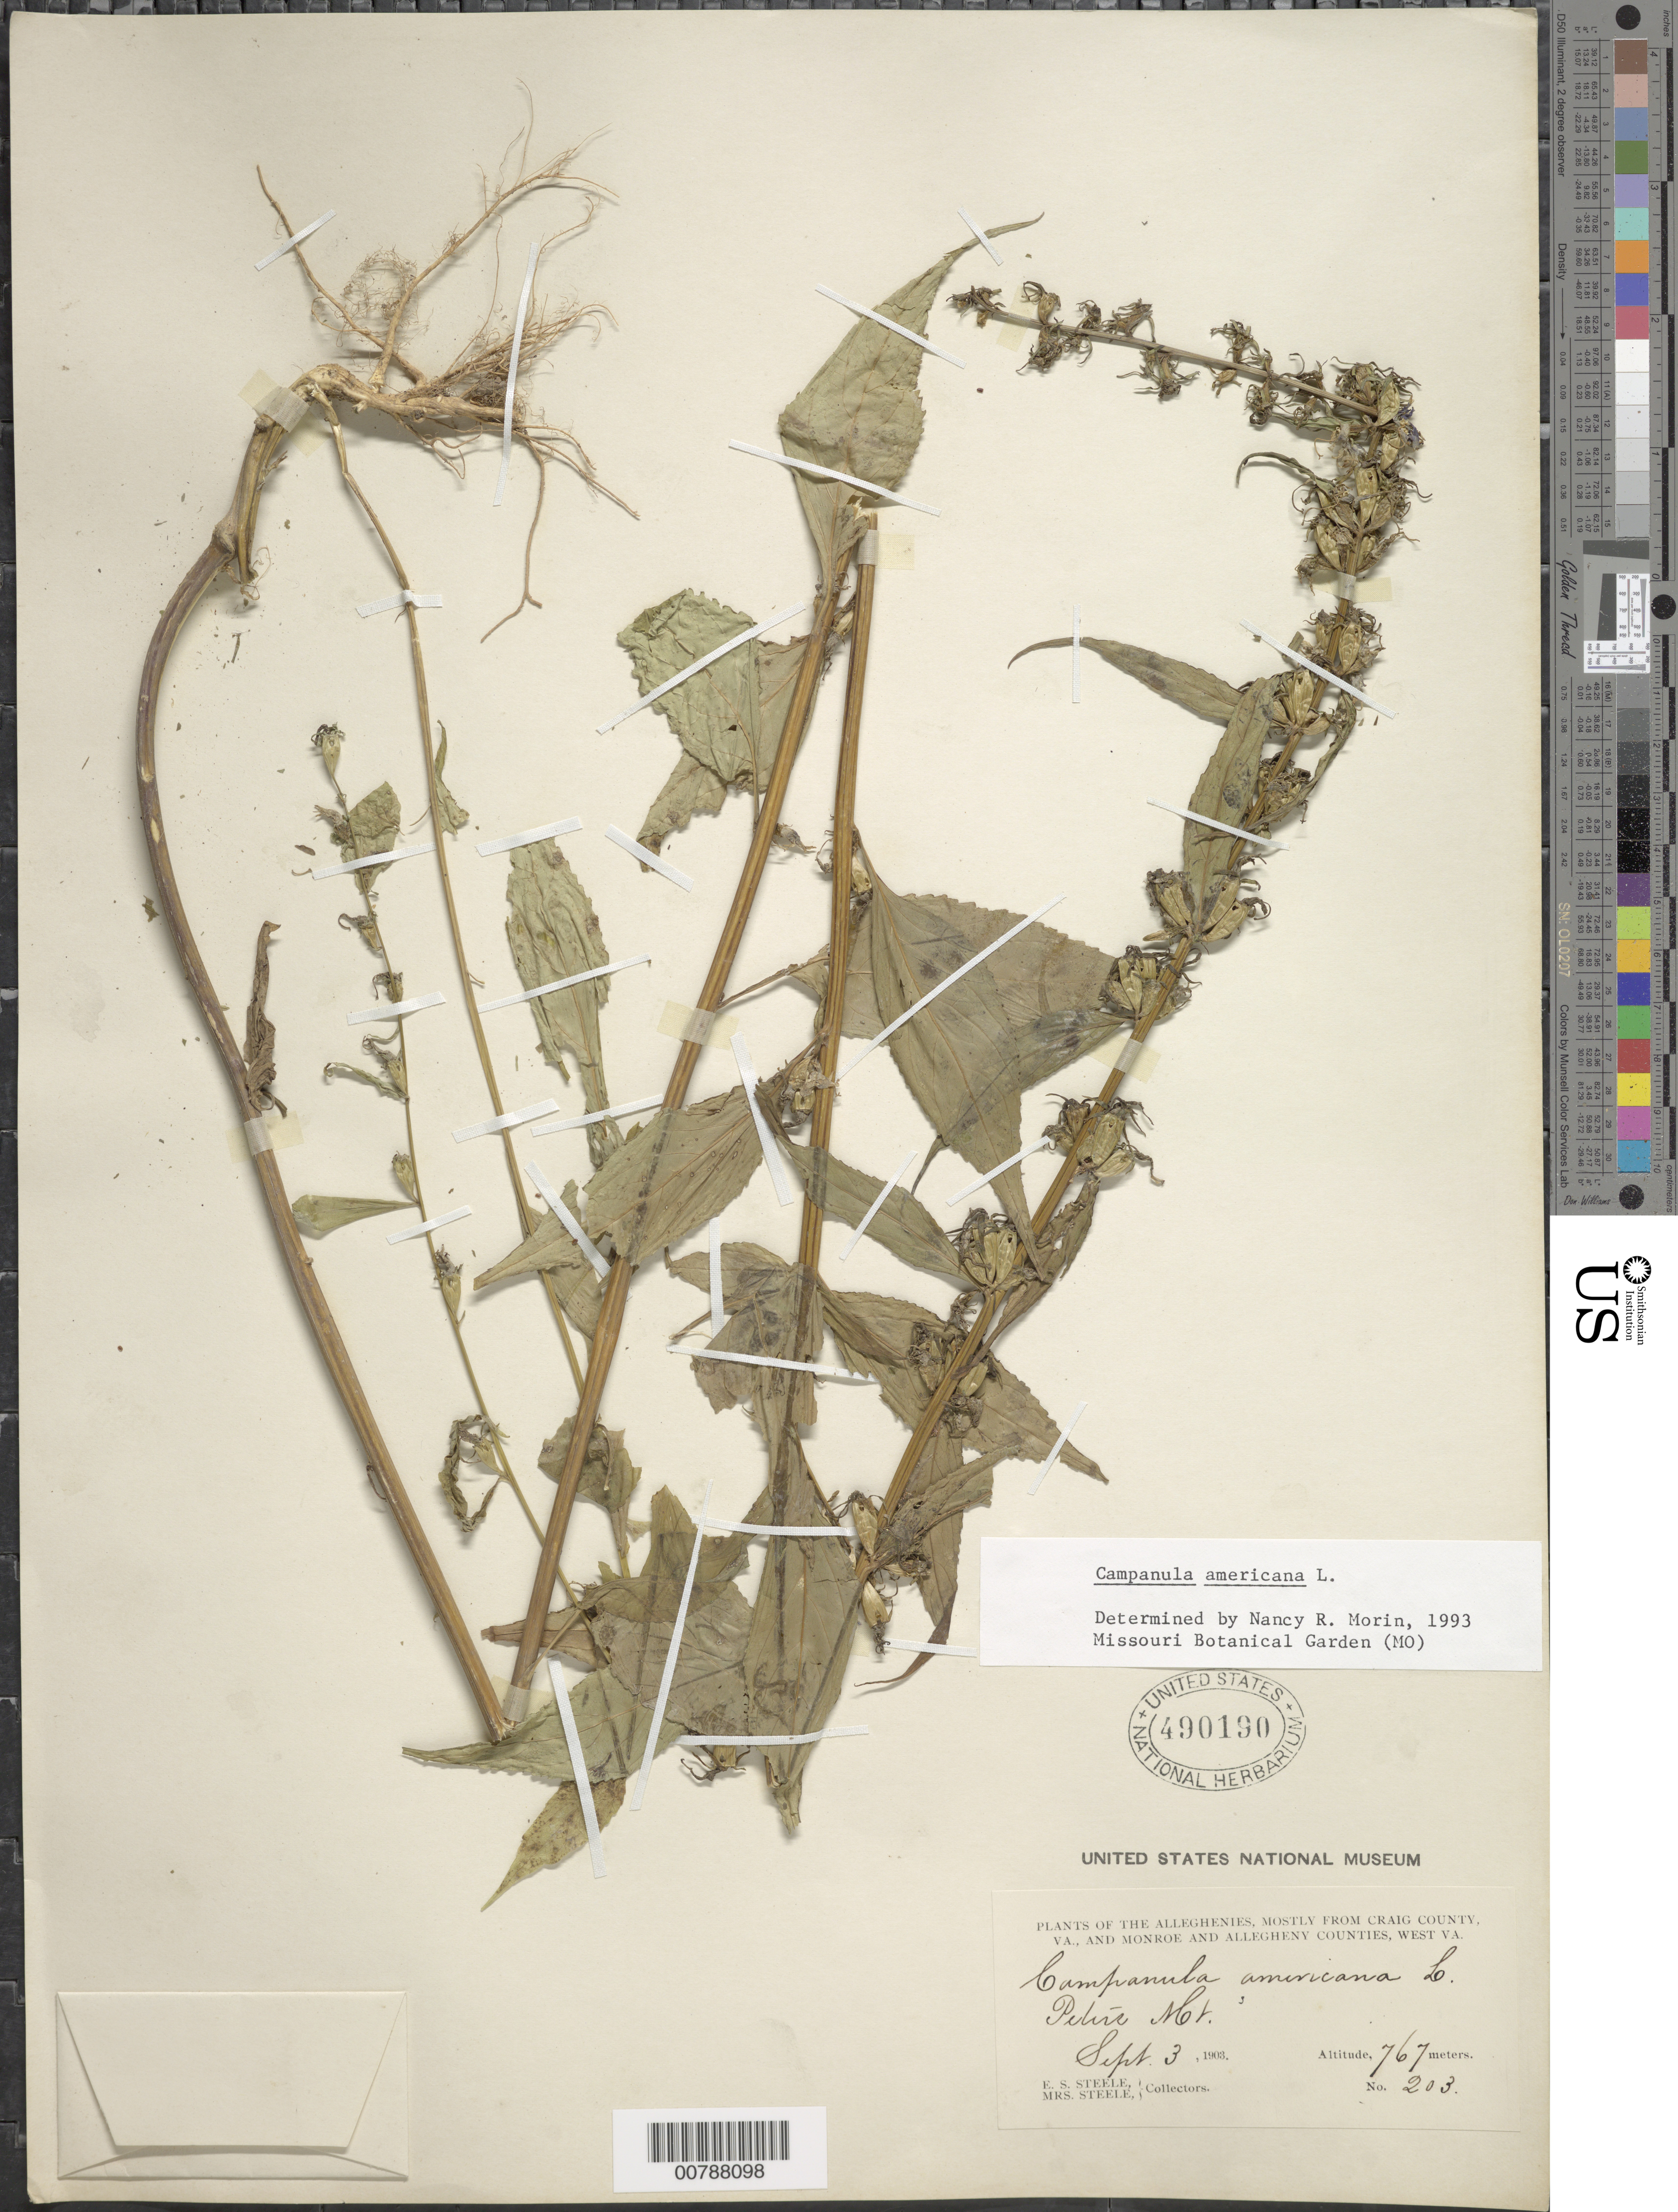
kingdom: Plantae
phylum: Tracheophyta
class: Magnoliopsida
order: Asterales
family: Campanulaceae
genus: Campanula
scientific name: Campanula americana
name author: L.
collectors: E. Steele & Mrs. E. S. Steele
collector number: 203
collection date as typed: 03 Sep 1903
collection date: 1903-09-03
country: United States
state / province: Virginia / West Virginia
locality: Peters mt. [in craig, giles, and allegheny counties of va and monroe county, wv.]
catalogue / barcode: US 490190